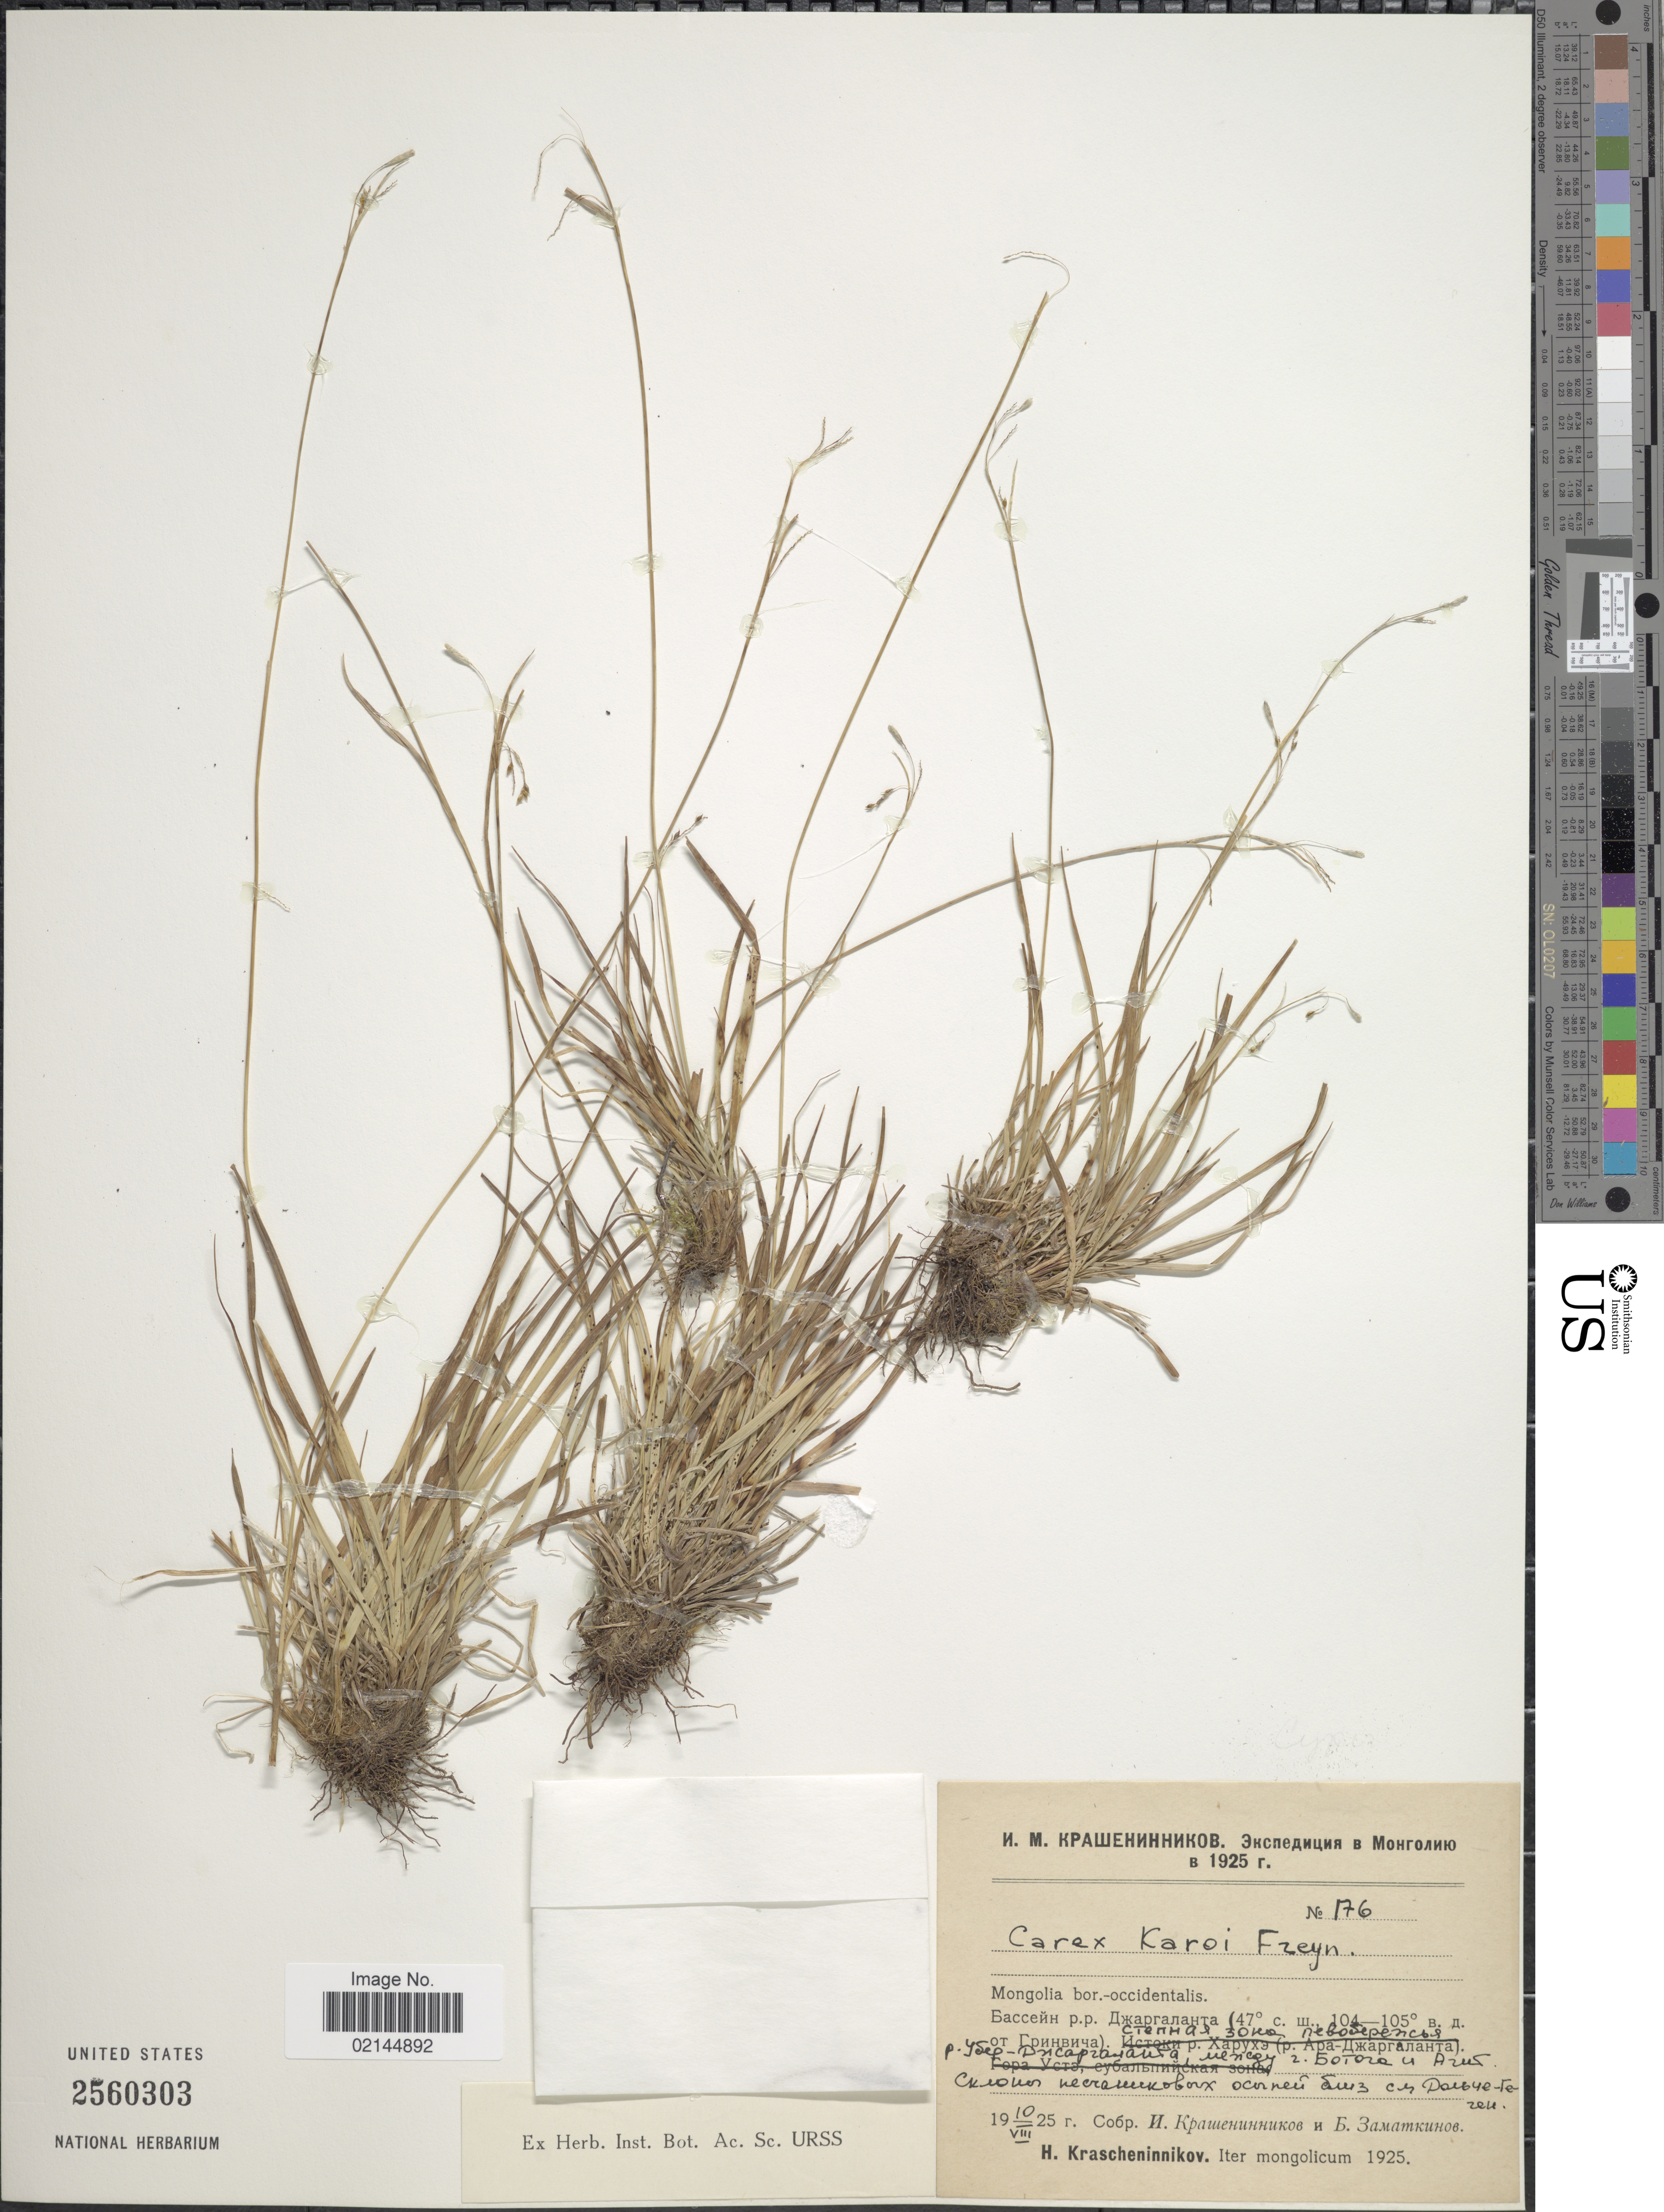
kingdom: Plantae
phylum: Tracheophyta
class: Liliopsida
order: Poales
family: Cyperaceae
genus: Carex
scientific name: Carex karoi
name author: (Freyn) Freyn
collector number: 176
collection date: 1925-08-10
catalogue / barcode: US 2560303